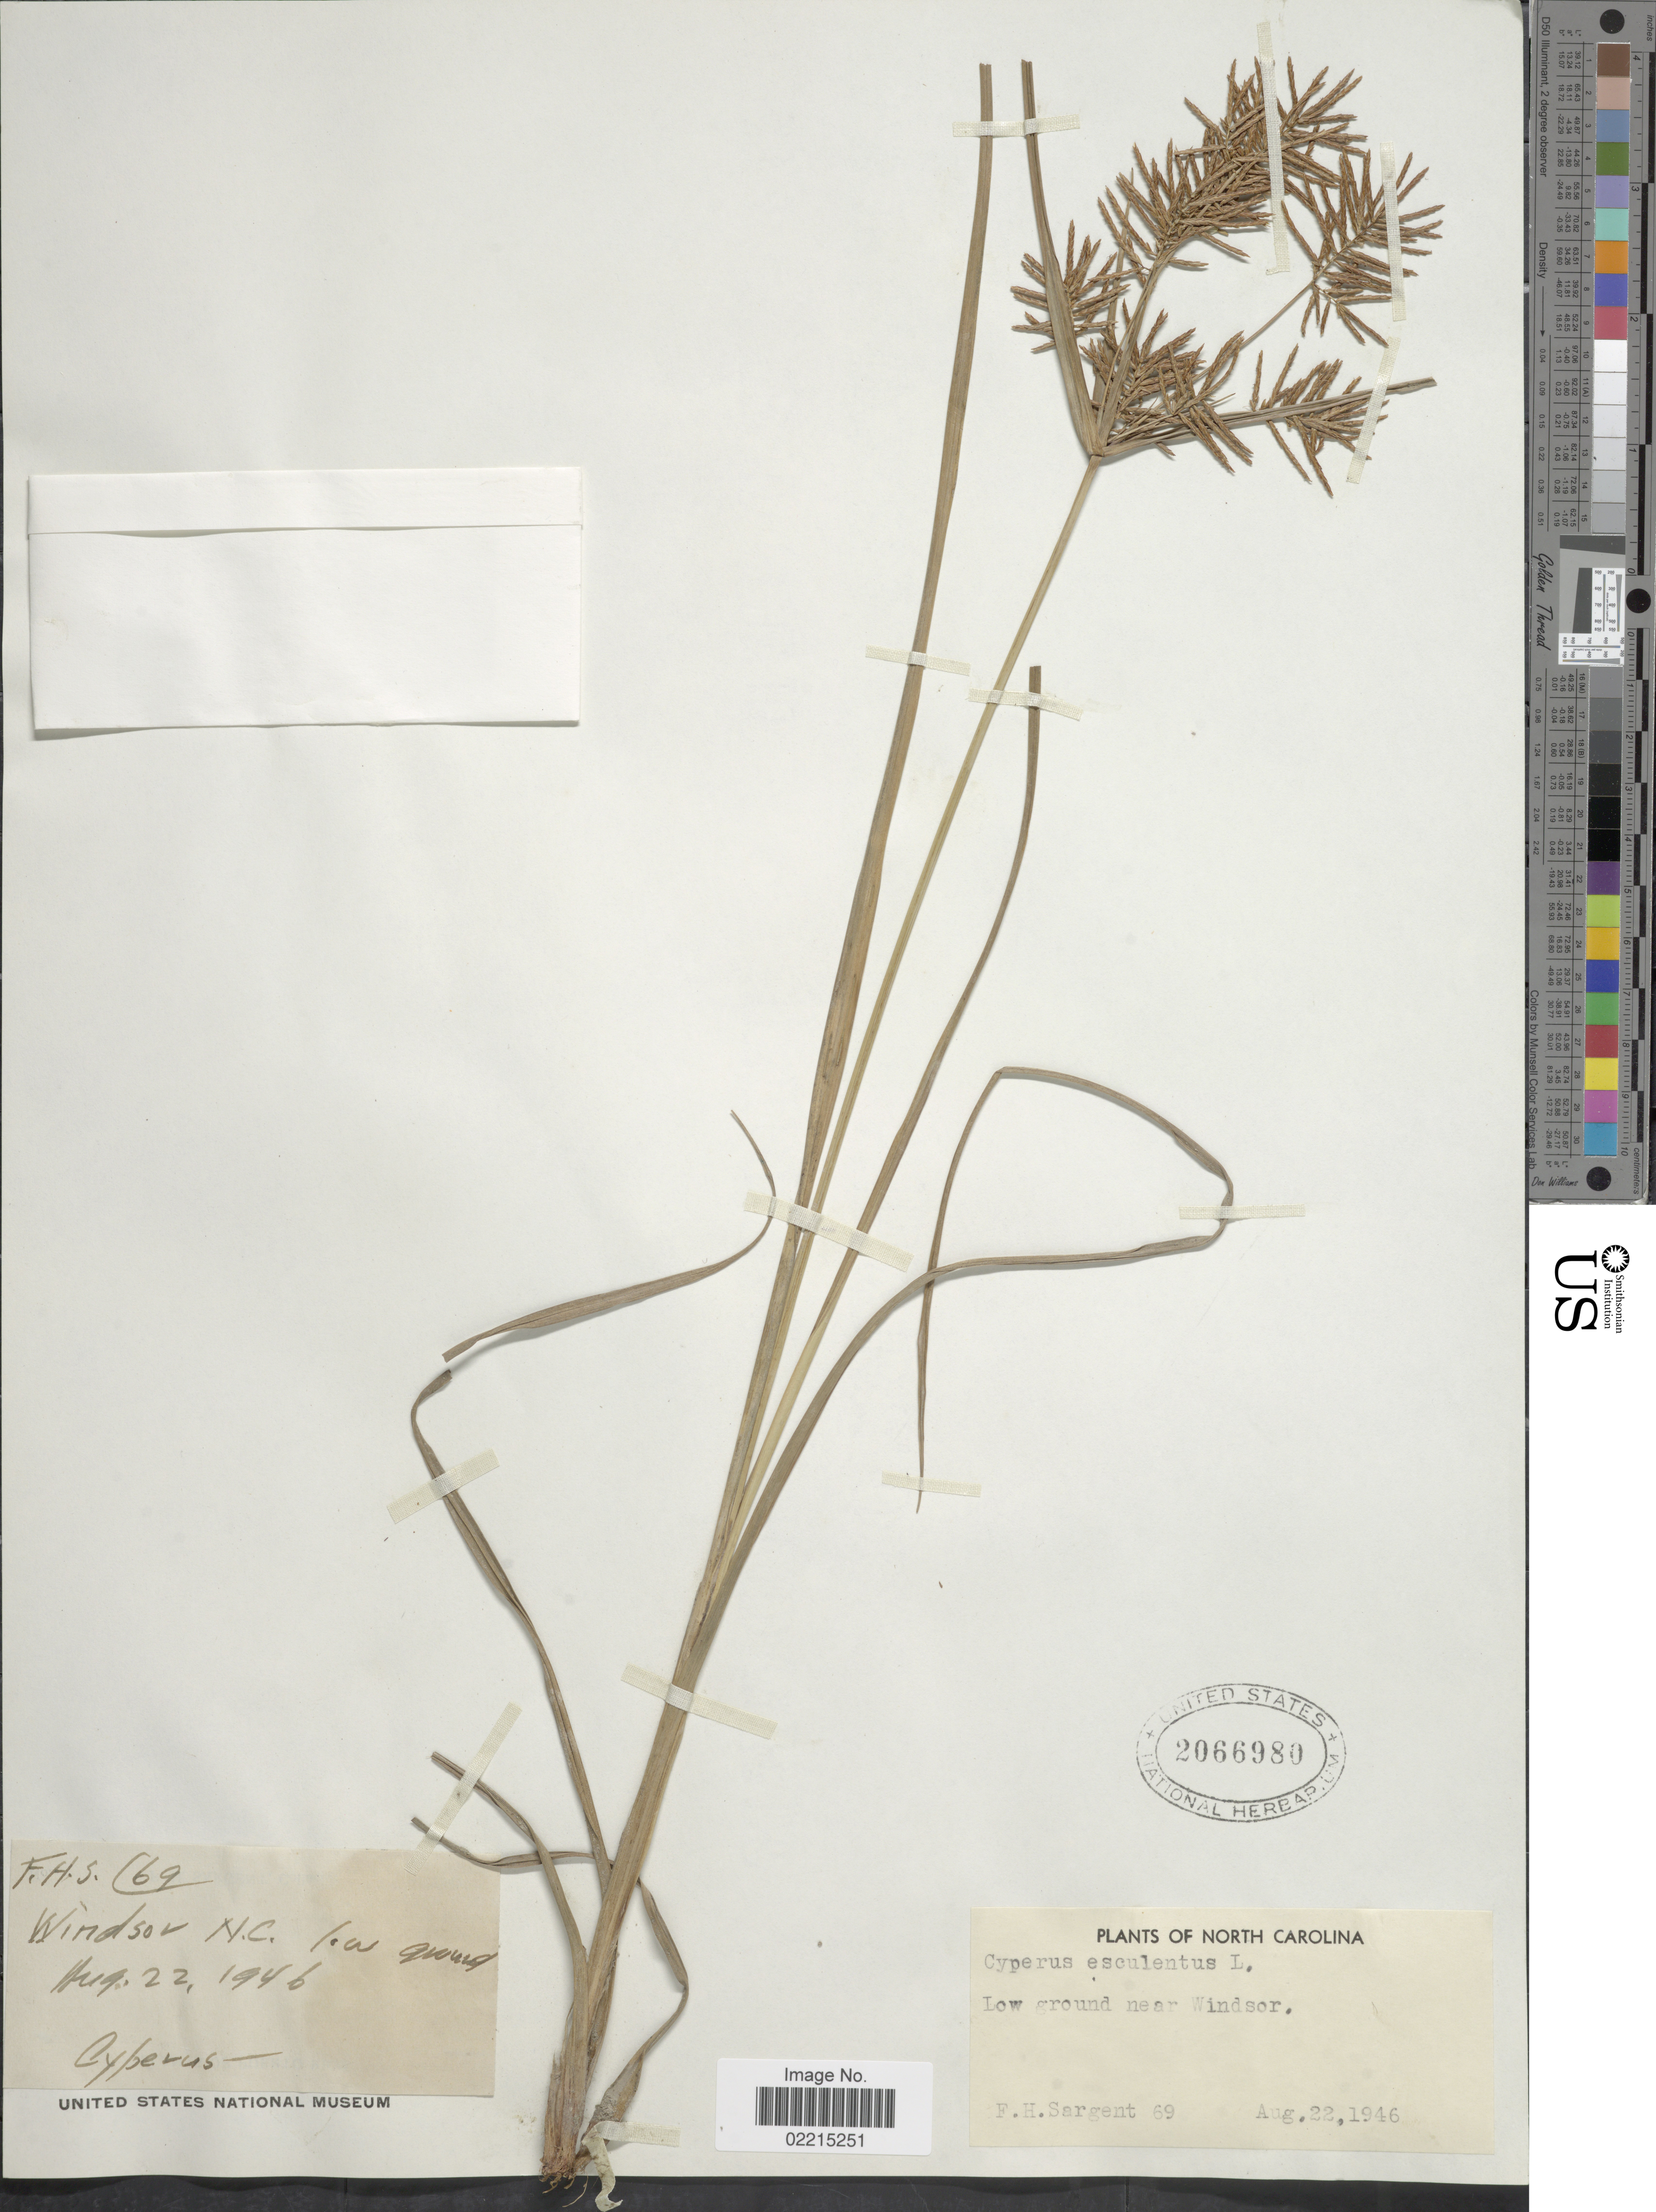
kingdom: Plantae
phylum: Tracheophyta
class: Liliopsida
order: Poales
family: Cyperaceae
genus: Cyperus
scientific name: Cyperus esculentus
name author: L.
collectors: F. H. Sargent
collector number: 69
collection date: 1946-08-22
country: United States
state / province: North Carolina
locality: Near Windsor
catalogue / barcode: US 2066980